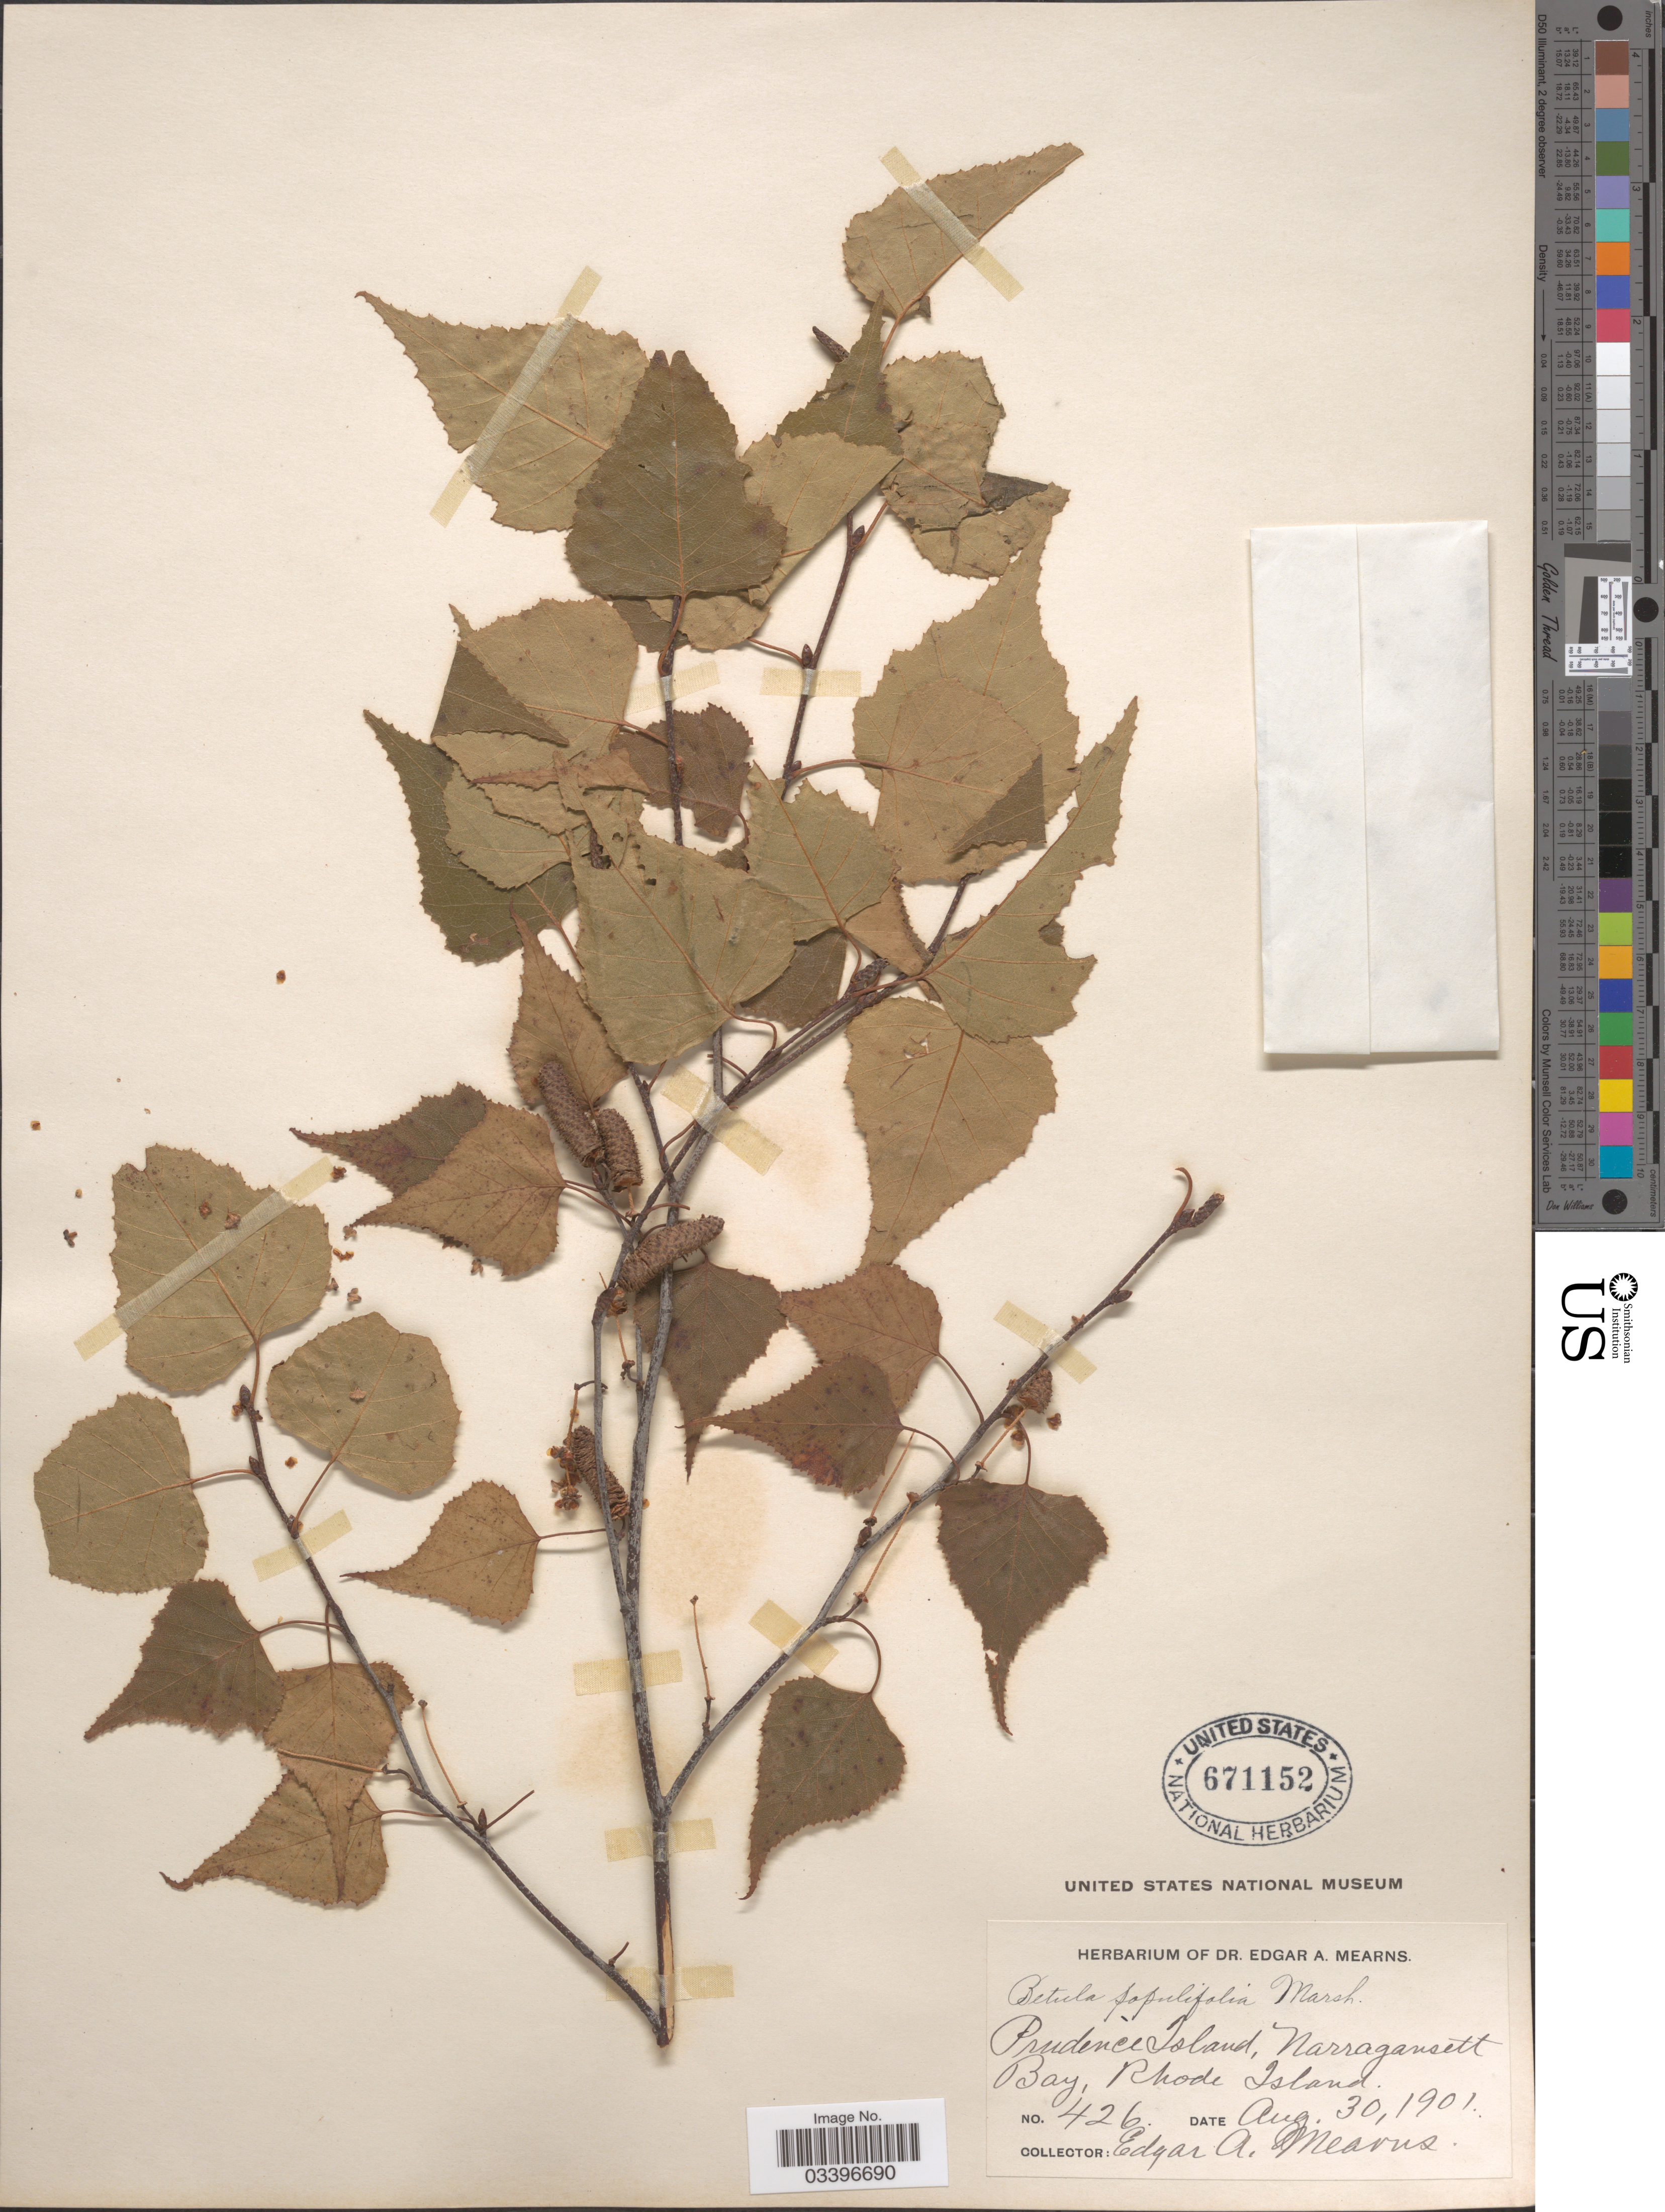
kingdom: Plantae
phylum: Tracheophyta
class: Magnoliopsida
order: Fagales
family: Betulaceae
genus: Betula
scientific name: Betula populifolia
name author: Marshall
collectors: E. A. Mearns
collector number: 426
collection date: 1901-08-30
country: United States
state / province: Rhode Island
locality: Prudence Island, Narragansett Bay.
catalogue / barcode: US 671152